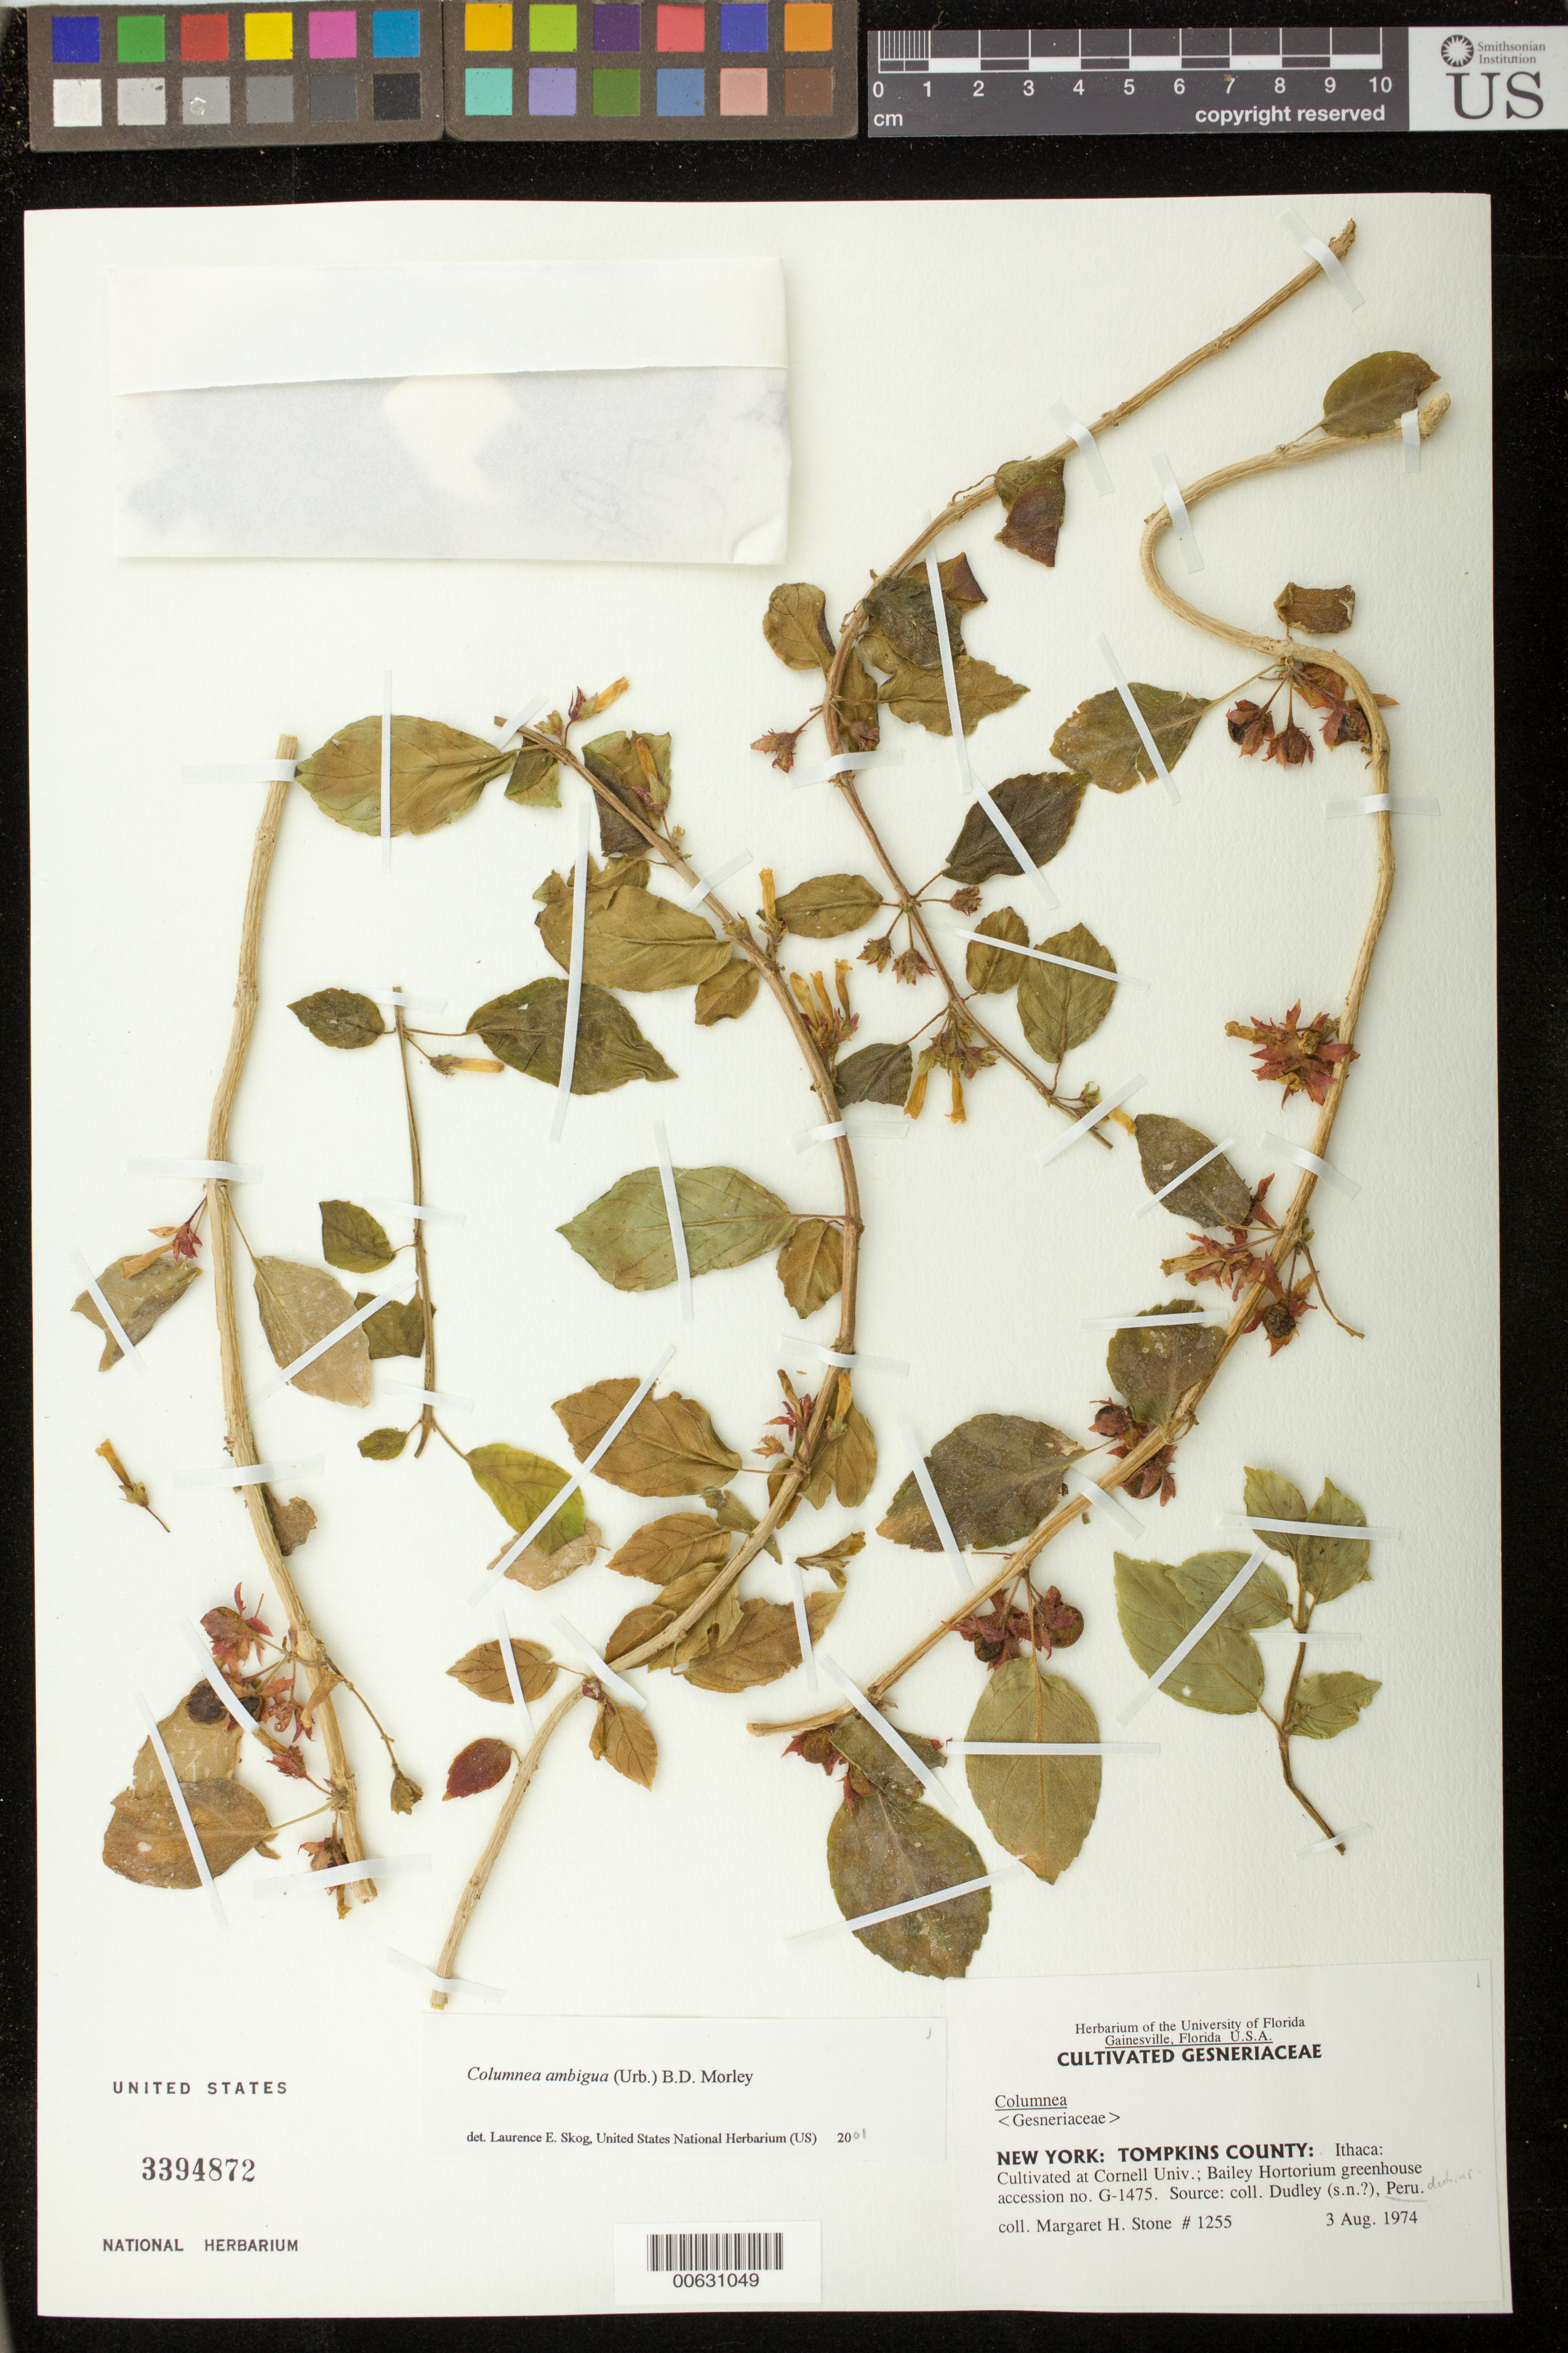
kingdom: Plantae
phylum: Tracheophyta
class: Magnoliopsida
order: Lamiales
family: Gesneriaceae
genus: Columnea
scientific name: Columnea ambigua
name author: (Urb.) B.D. Morley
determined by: Skog, Laurence E.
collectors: M. Stone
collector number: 1255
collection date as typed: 03 Aug 1974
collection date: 1974-08-03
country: Peru (?)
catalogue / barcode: US 3394872